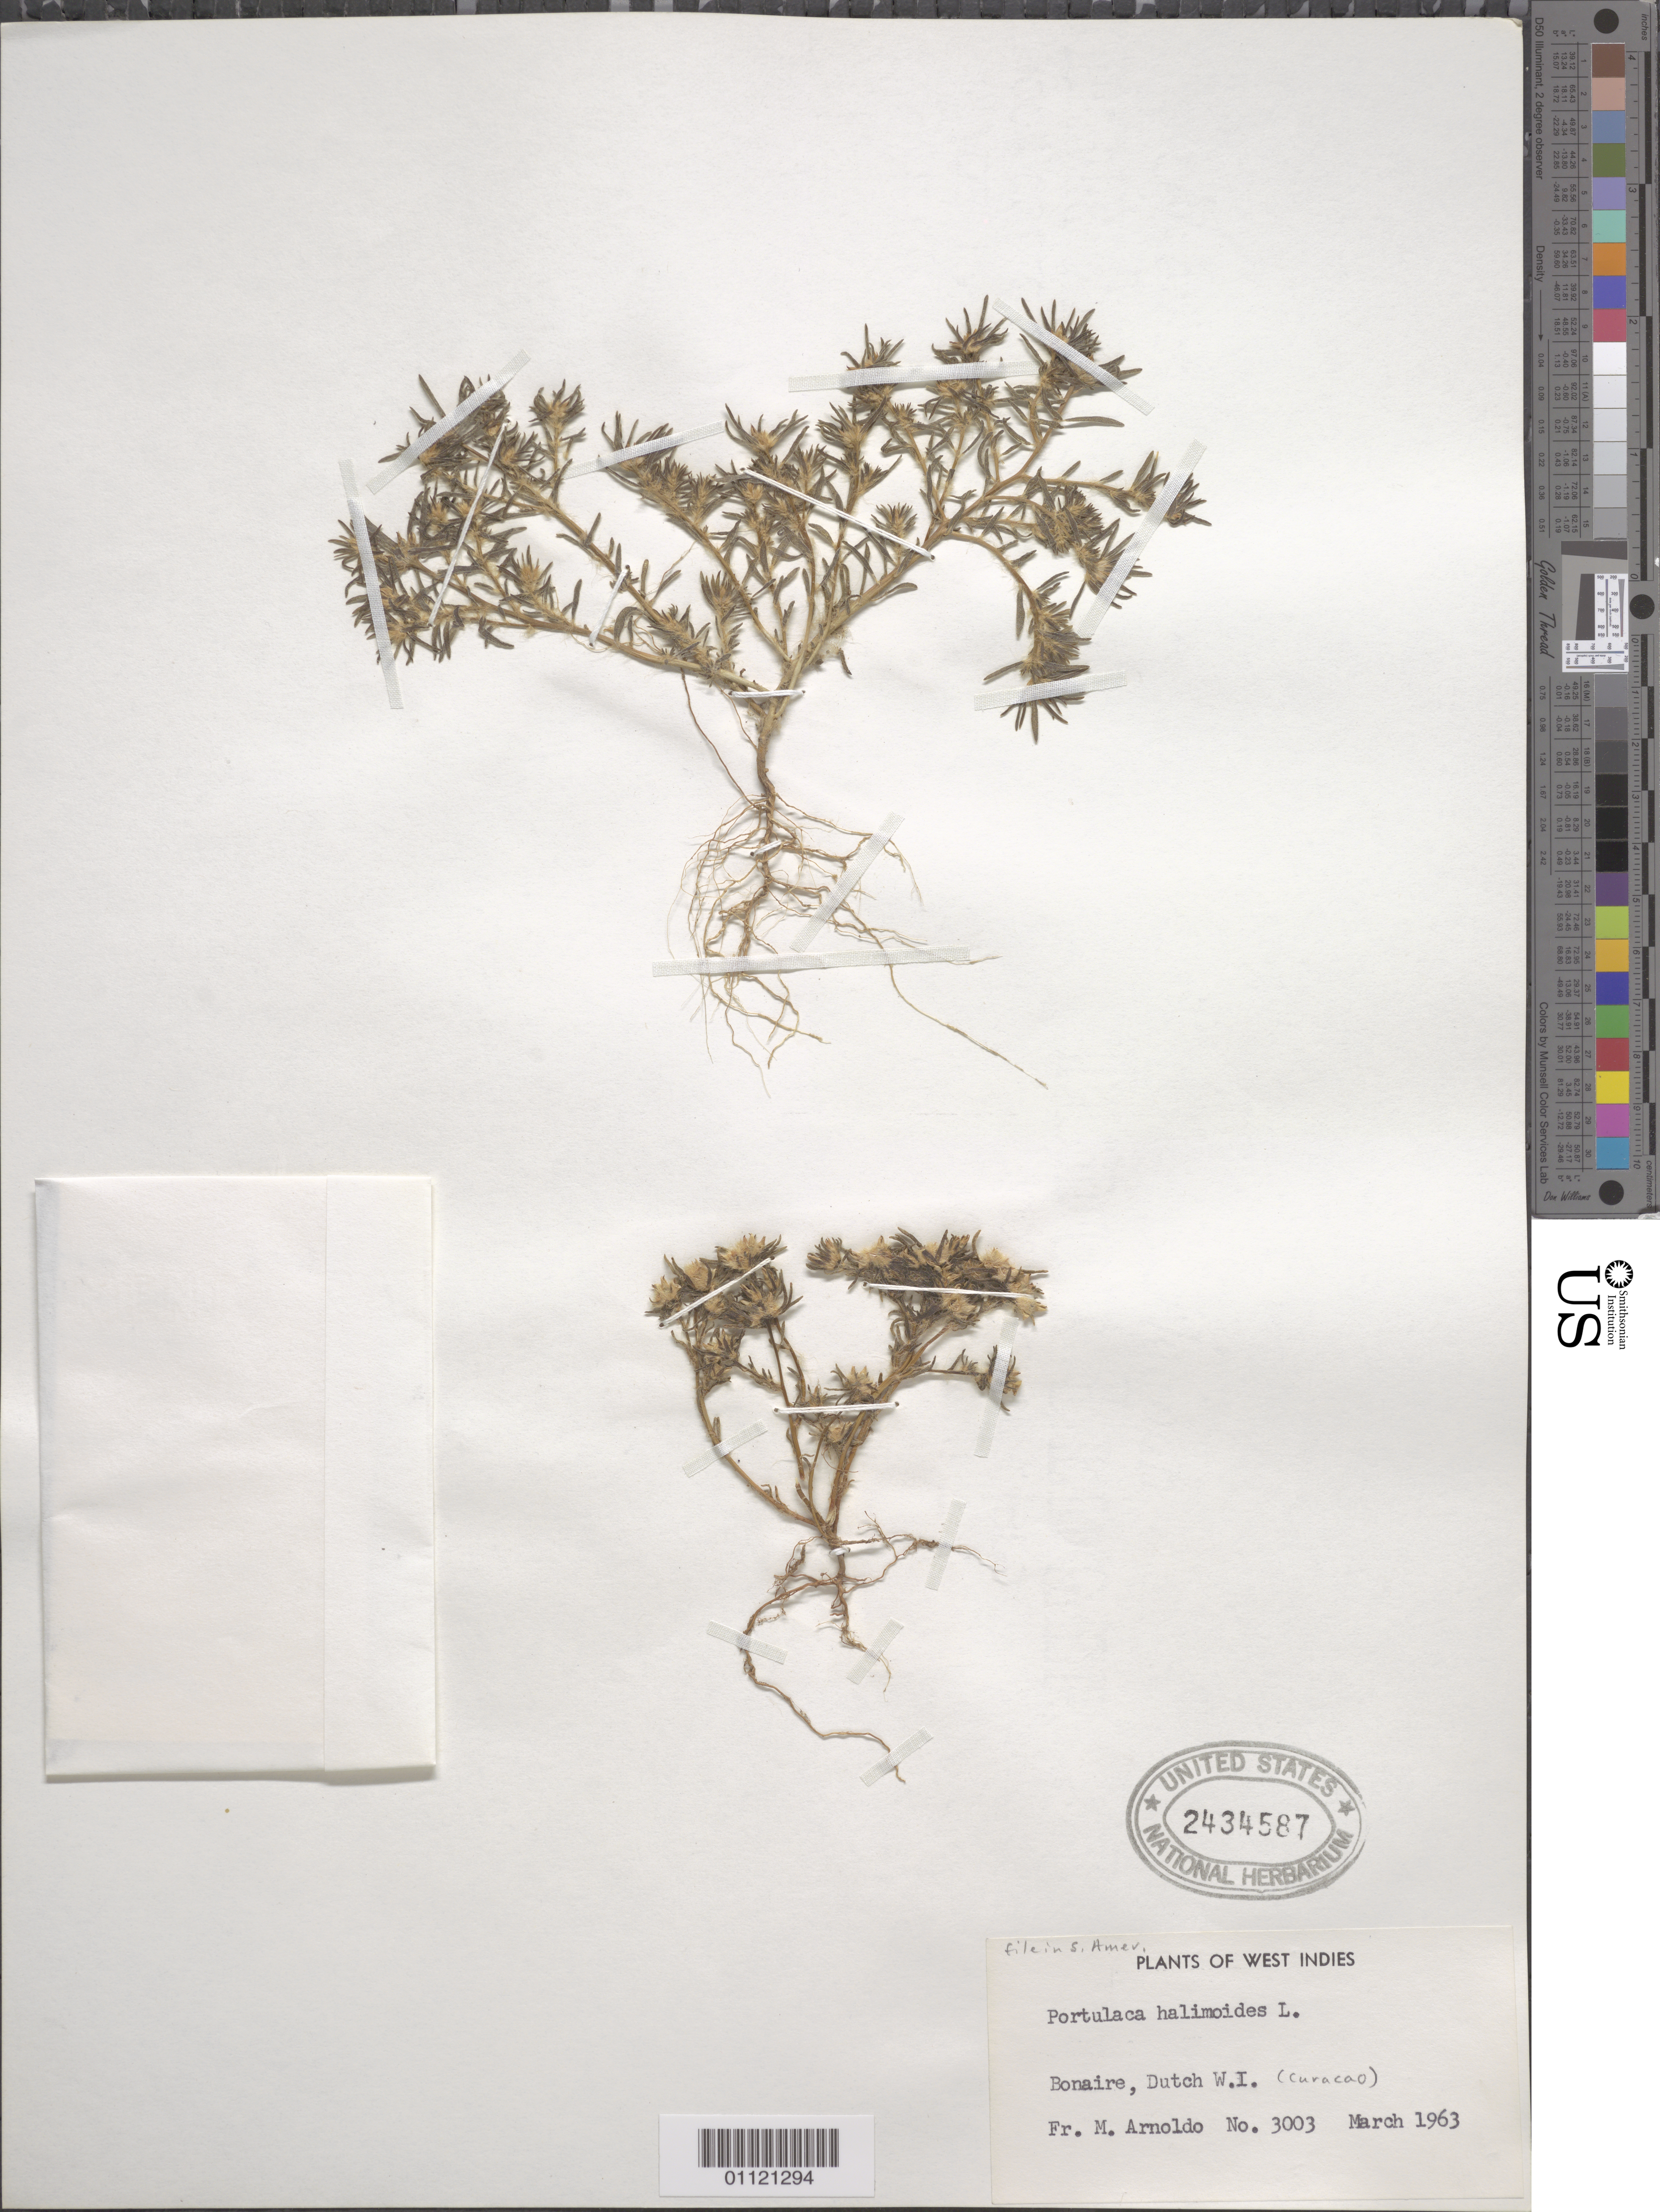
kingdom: Plantae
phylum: Tracheophyta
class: Magnoliopsida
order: Caryophyllales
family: Portulacaceae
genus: Portulaca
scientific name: Portulaca halimoides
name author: L.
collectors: N. Arnoldo-Broeders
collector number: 3003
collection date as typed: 01 Mar 1963 to 31 Mar 1963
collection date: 1963-03-01/1963-03-31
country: Netherlands Antilles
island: Bonaire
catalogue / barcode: US 2434587